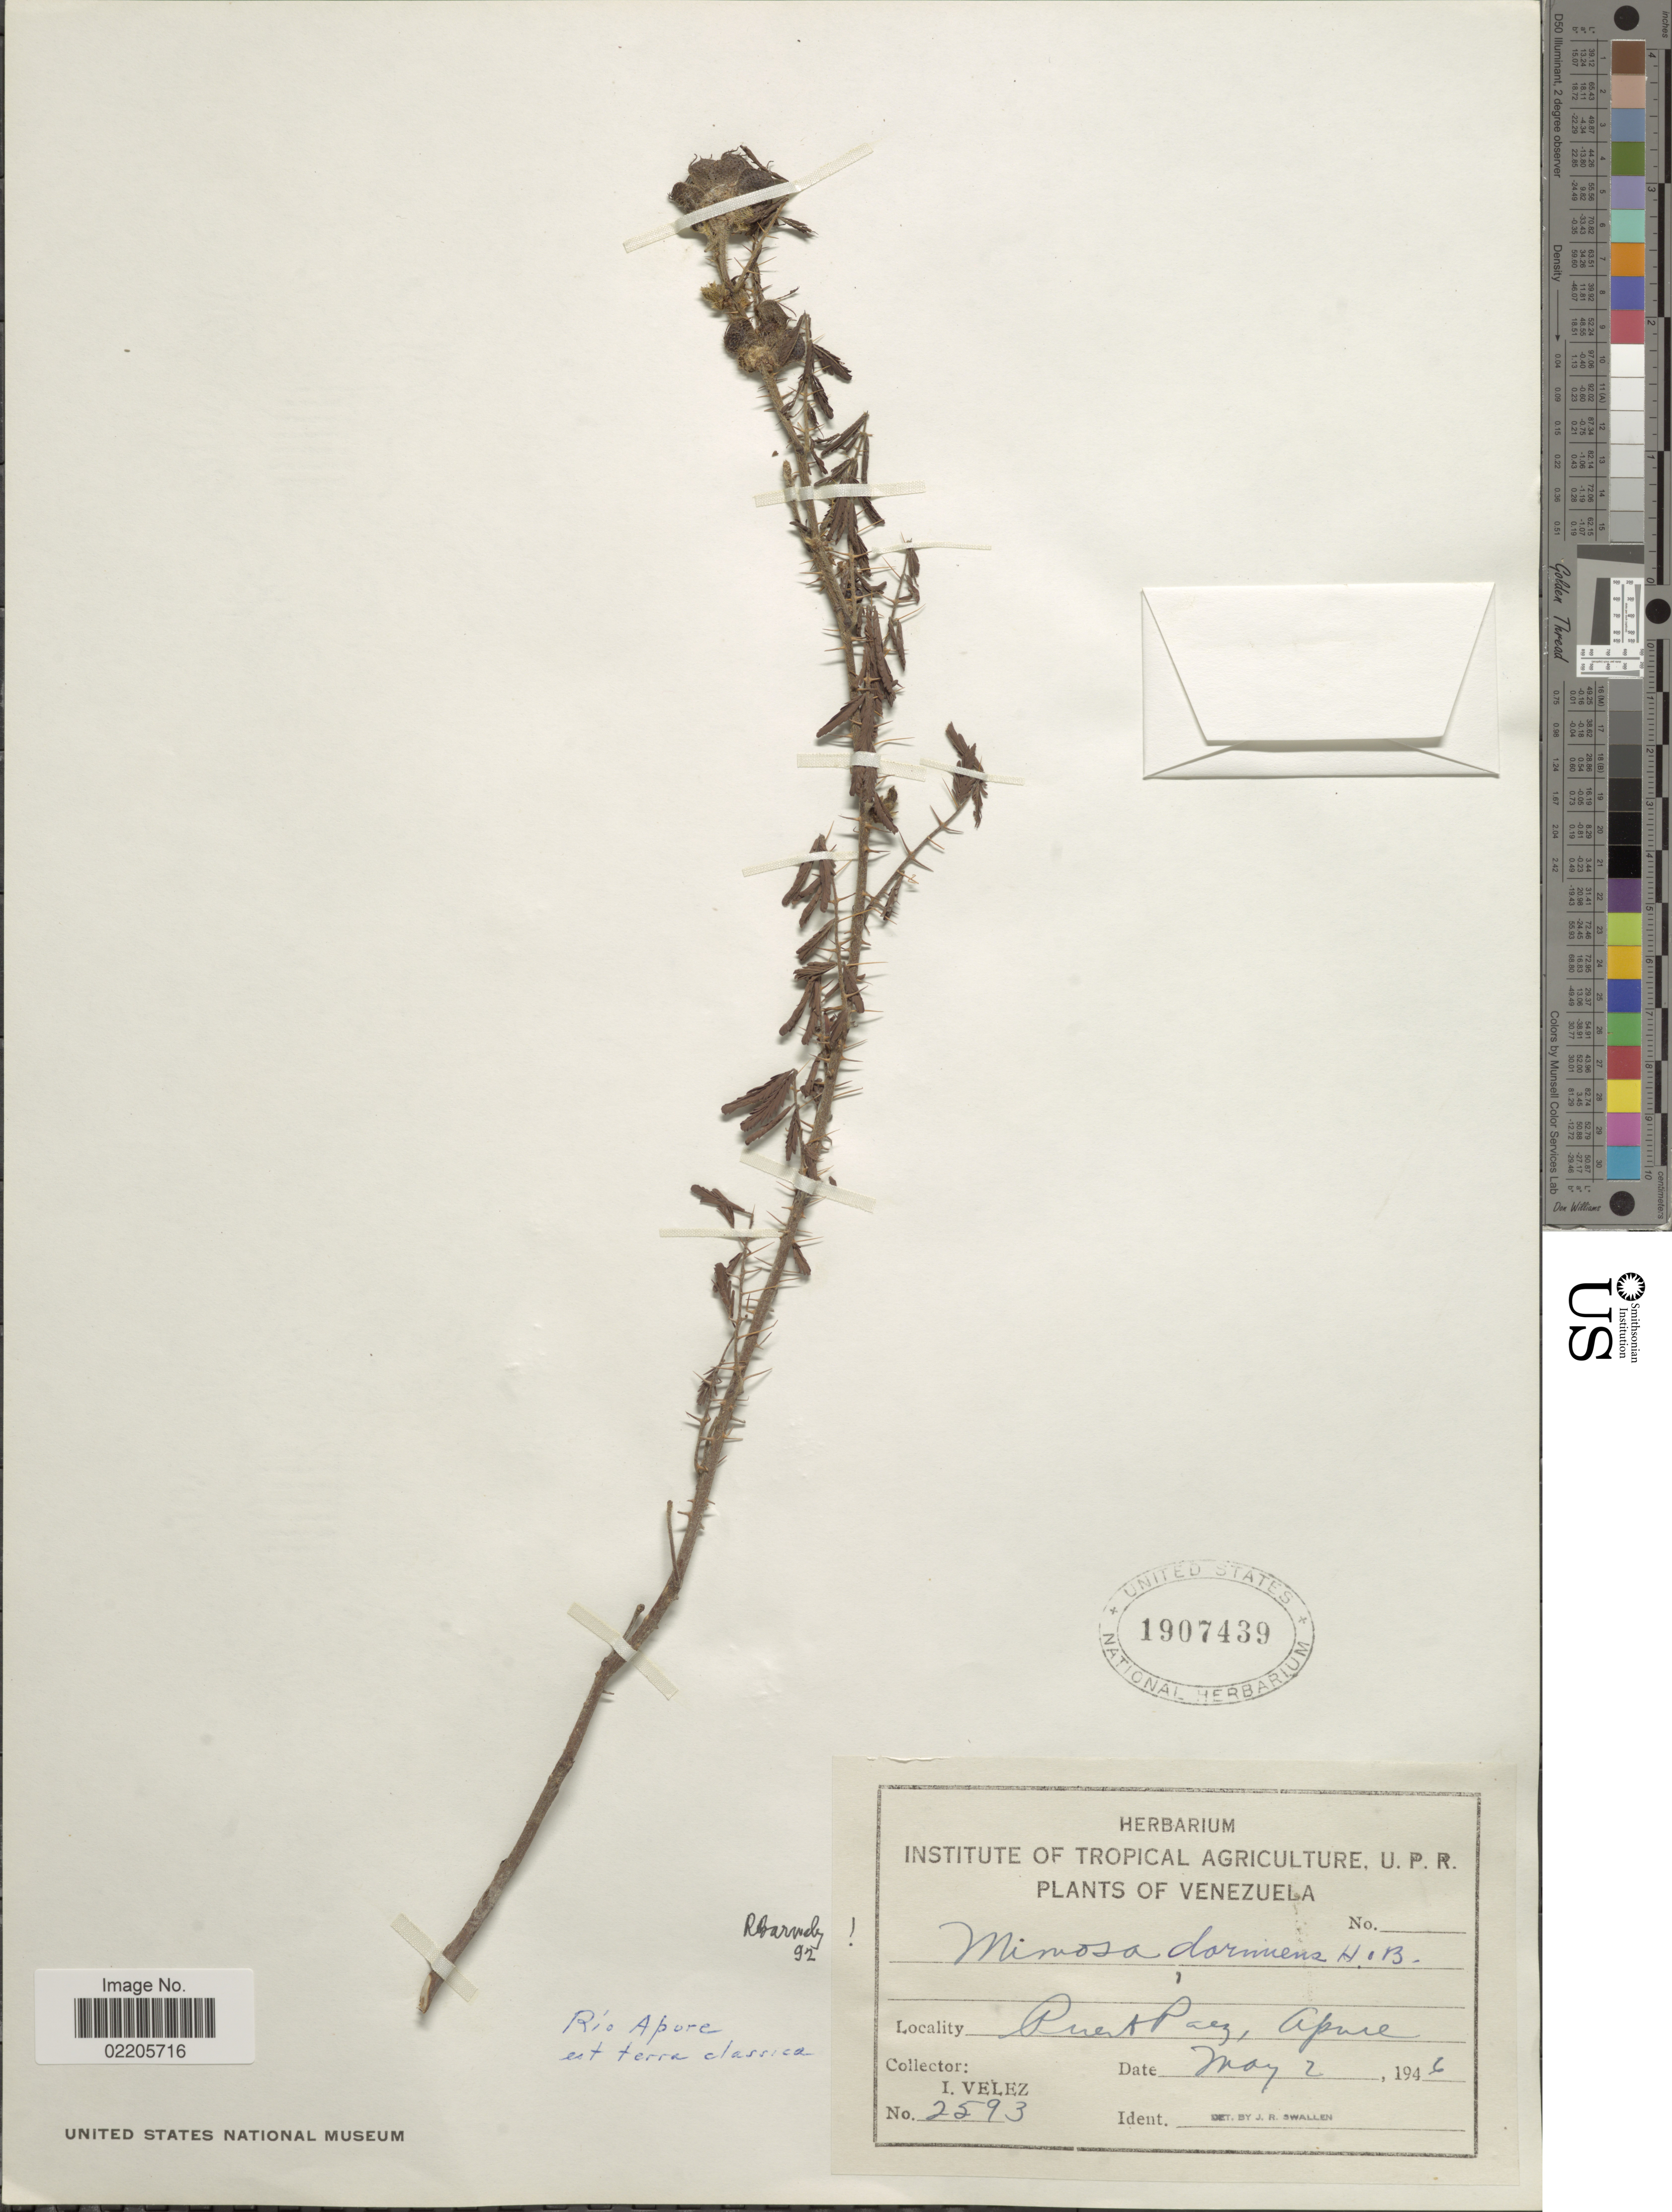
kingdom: Plantae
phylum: Tracheophyta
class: Magnoliopsida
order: Fabales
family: Fabaceae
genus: Mimosa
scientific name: Mimosa dormiens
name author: Humb. & Bonpl. ex Willd.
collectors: I. Velez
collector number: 2593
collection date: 1946-05-02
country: Venezuela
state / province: Apure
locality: Puerto Paez, Apure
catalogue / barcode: US 1907439